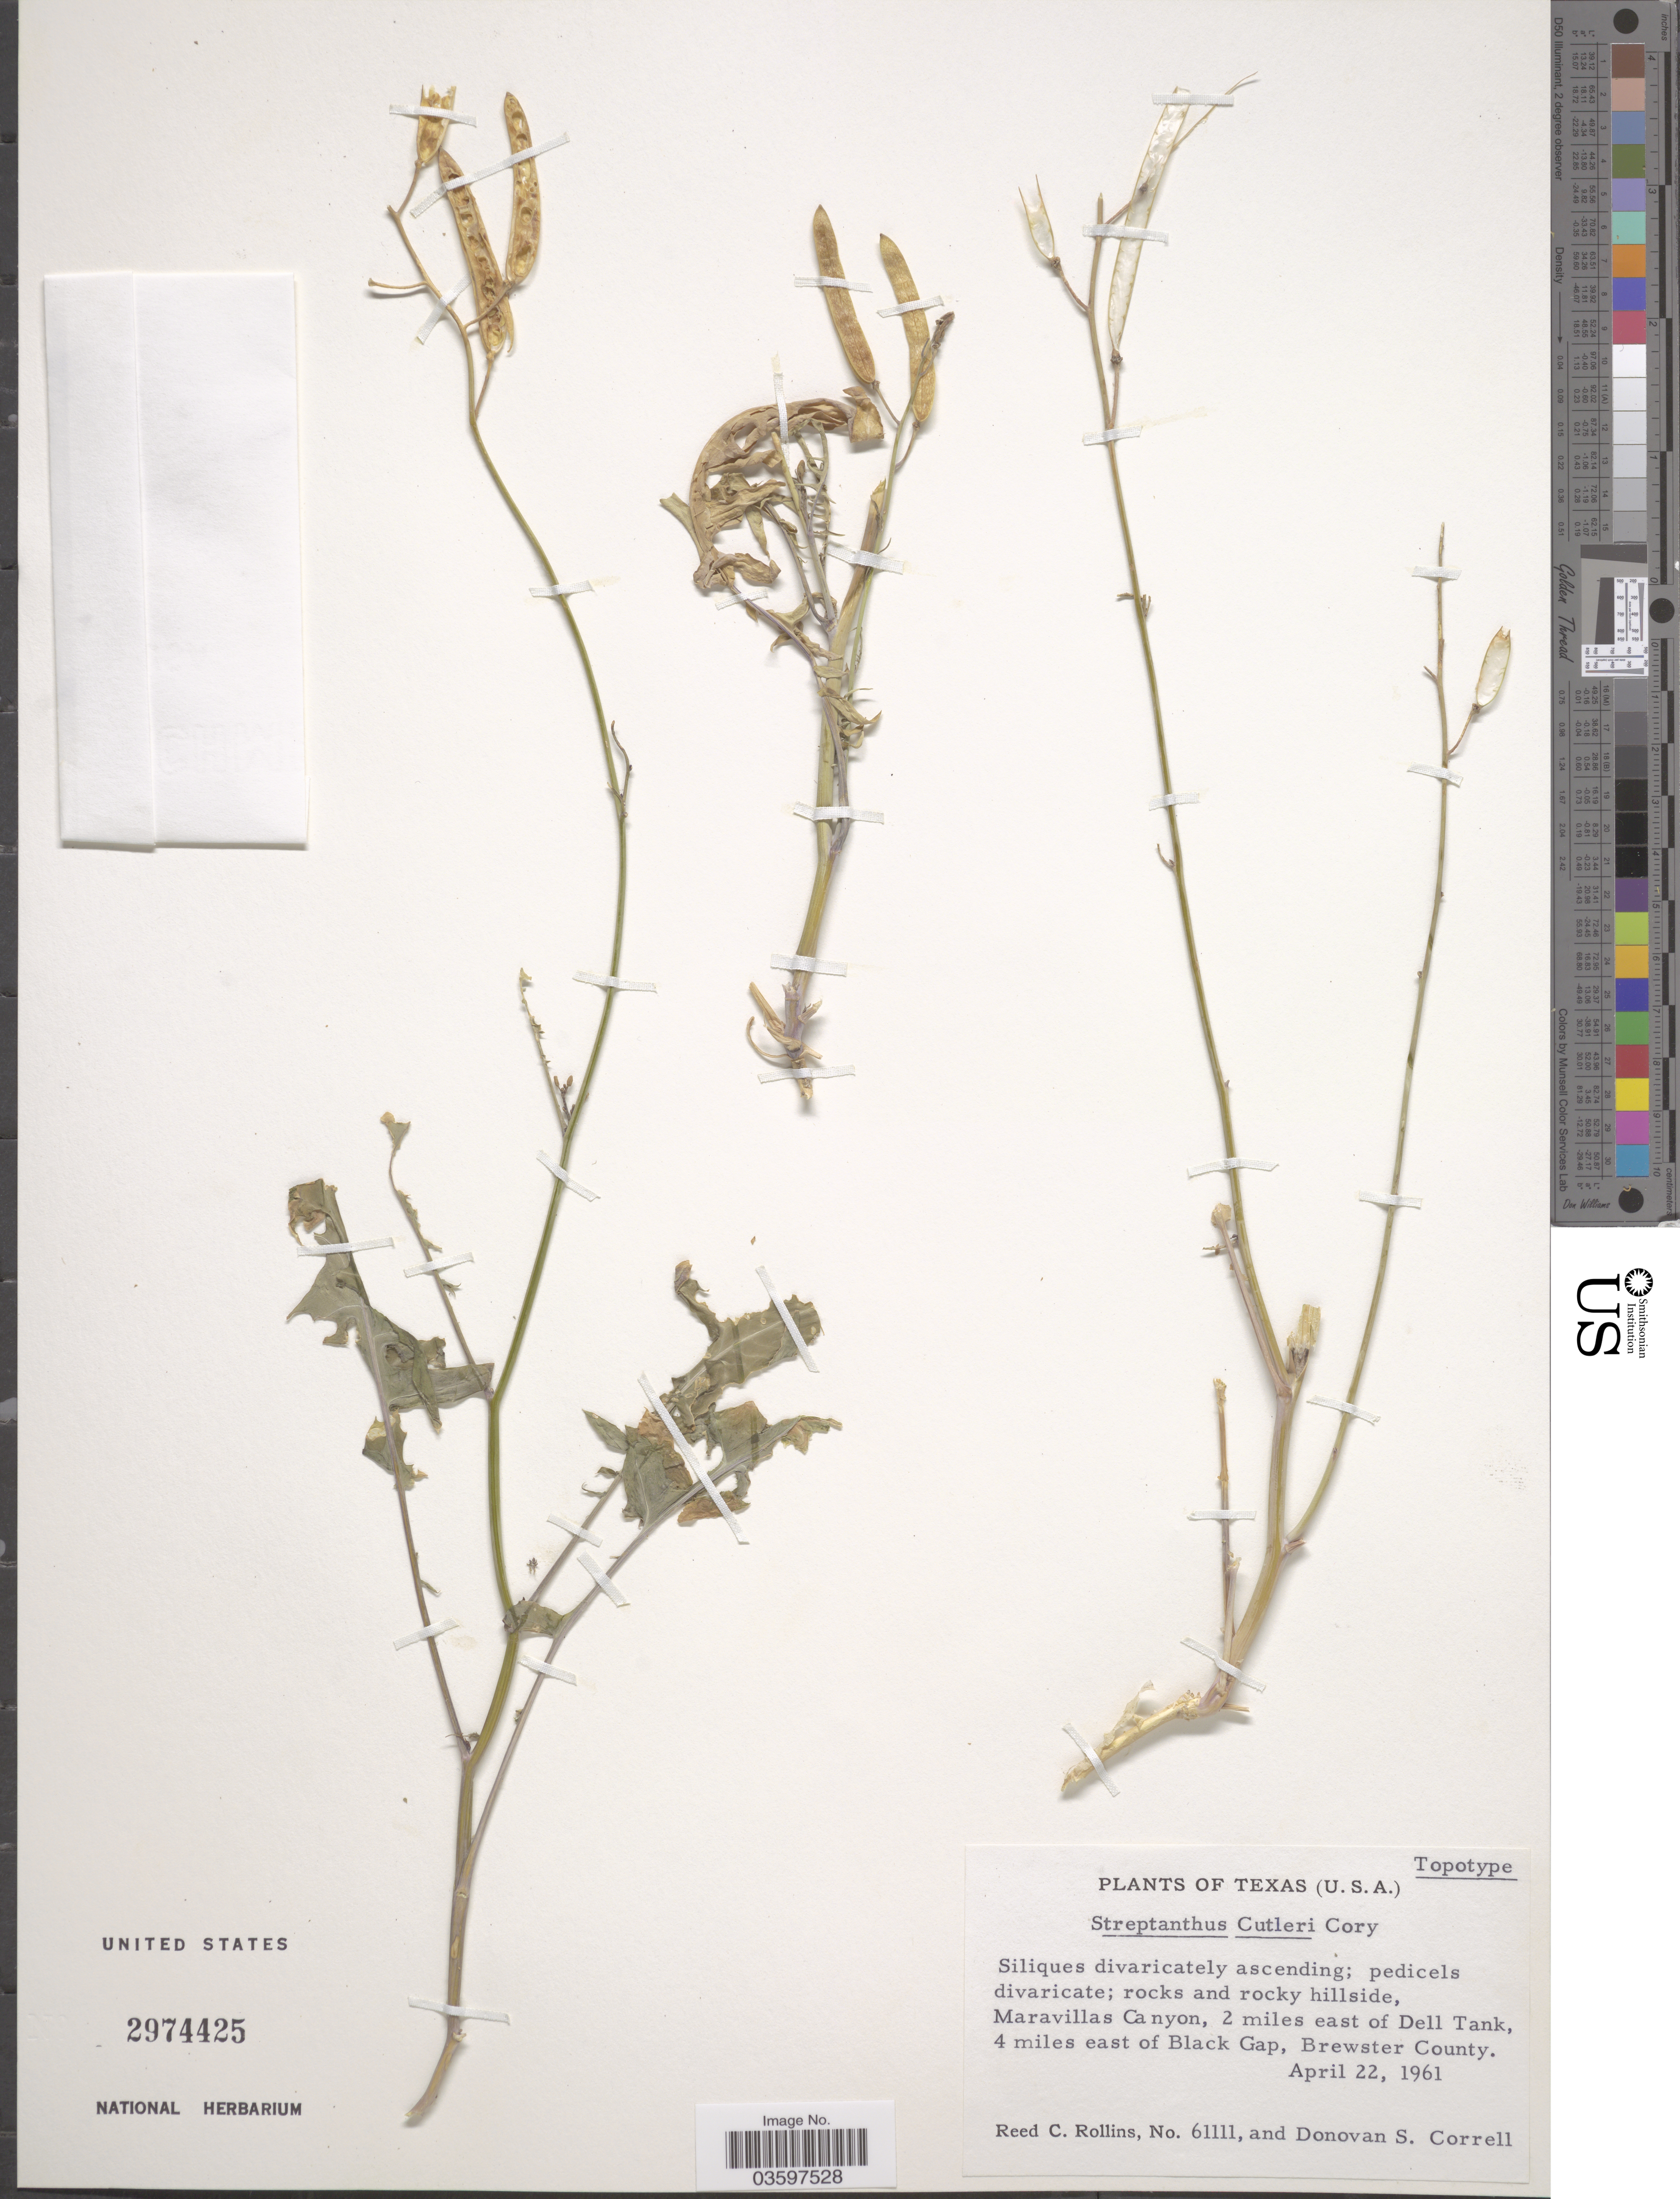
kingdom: Plantae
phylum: Tracheophyta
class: Magnoliopsida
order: Brassicales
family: Brassicaceae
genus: Streptanthus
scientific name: Streptanthus cutleri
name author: Cory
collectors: R. C. Rollins & D. S. Correll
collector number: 61111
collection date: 1961-04-22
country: United States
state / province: Texas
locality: Maravillas Canyon, 2 miles east of Dell Tank, 4 miles east of Black Gap, Brewster County.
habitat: rocks and rocky hillside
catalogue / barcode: US 2974425